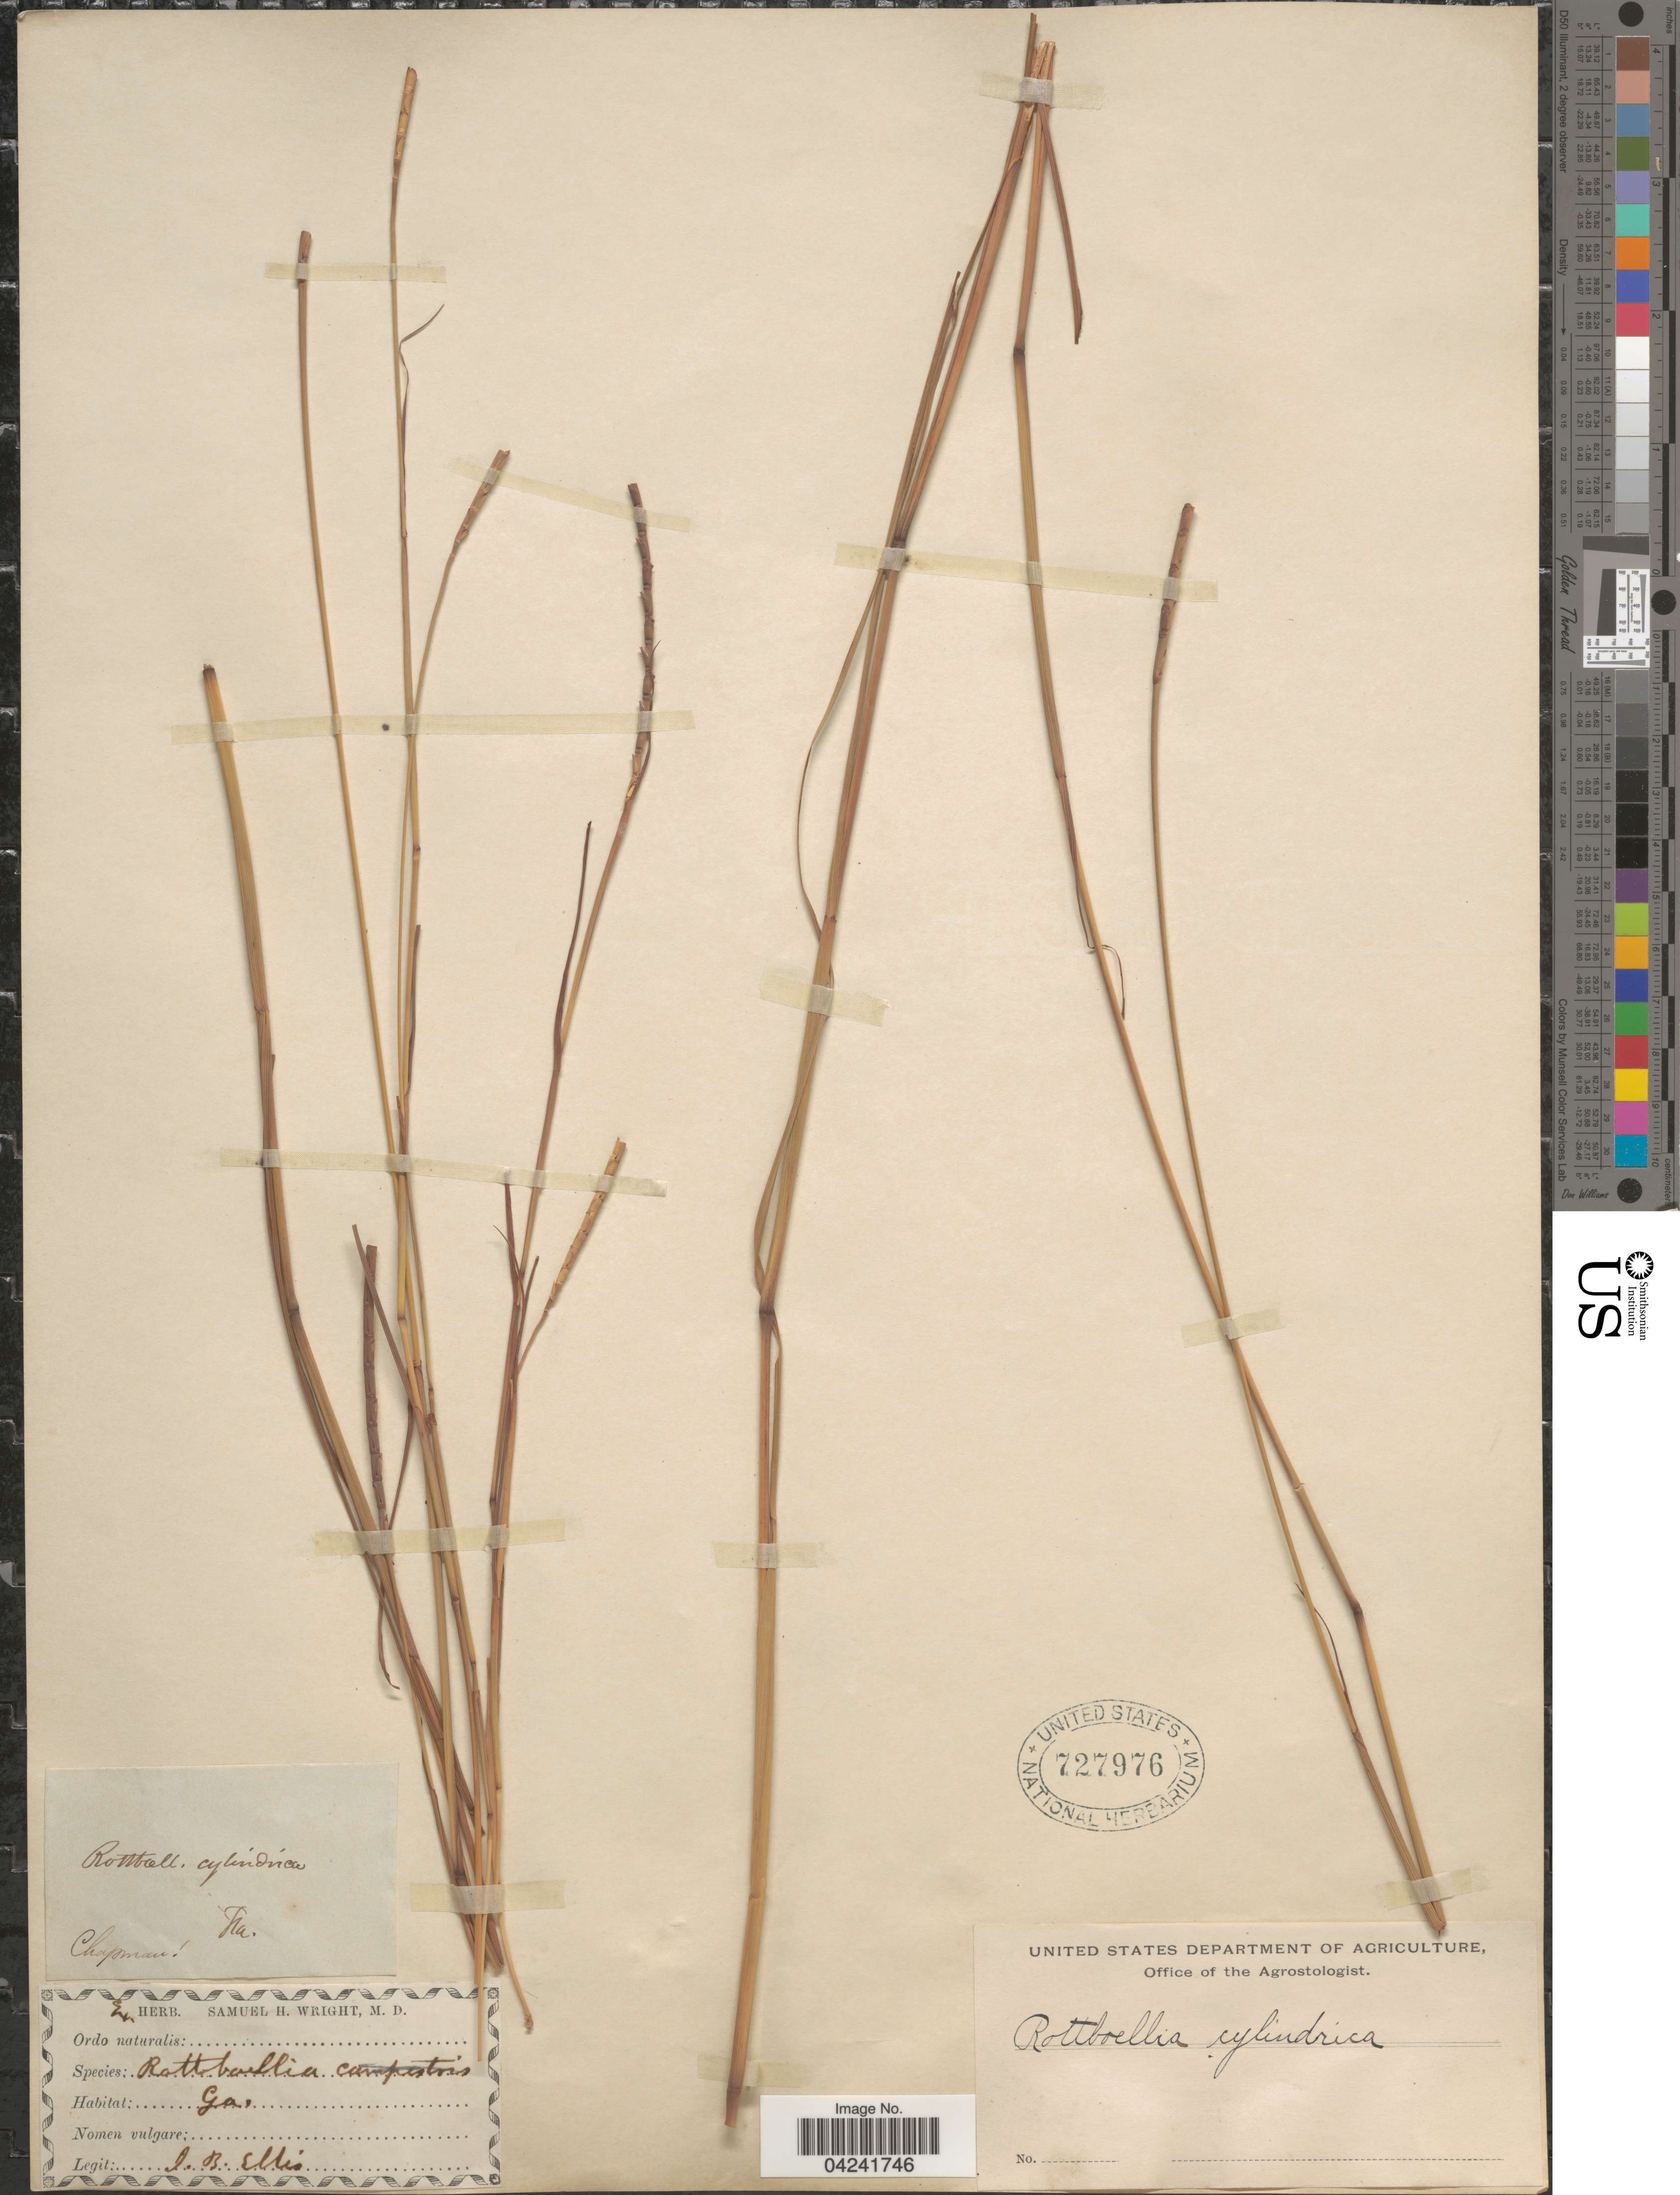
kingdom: Plantae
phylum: Tracheophyta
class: Liliopsida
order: Poales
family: Poaceae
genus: Mnesithea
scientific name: Mnesithea cylindrica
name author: (Michx.) de Koning & Sosef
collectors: J. B. Ellis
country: United States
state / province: Georgia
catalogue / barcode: US 727976